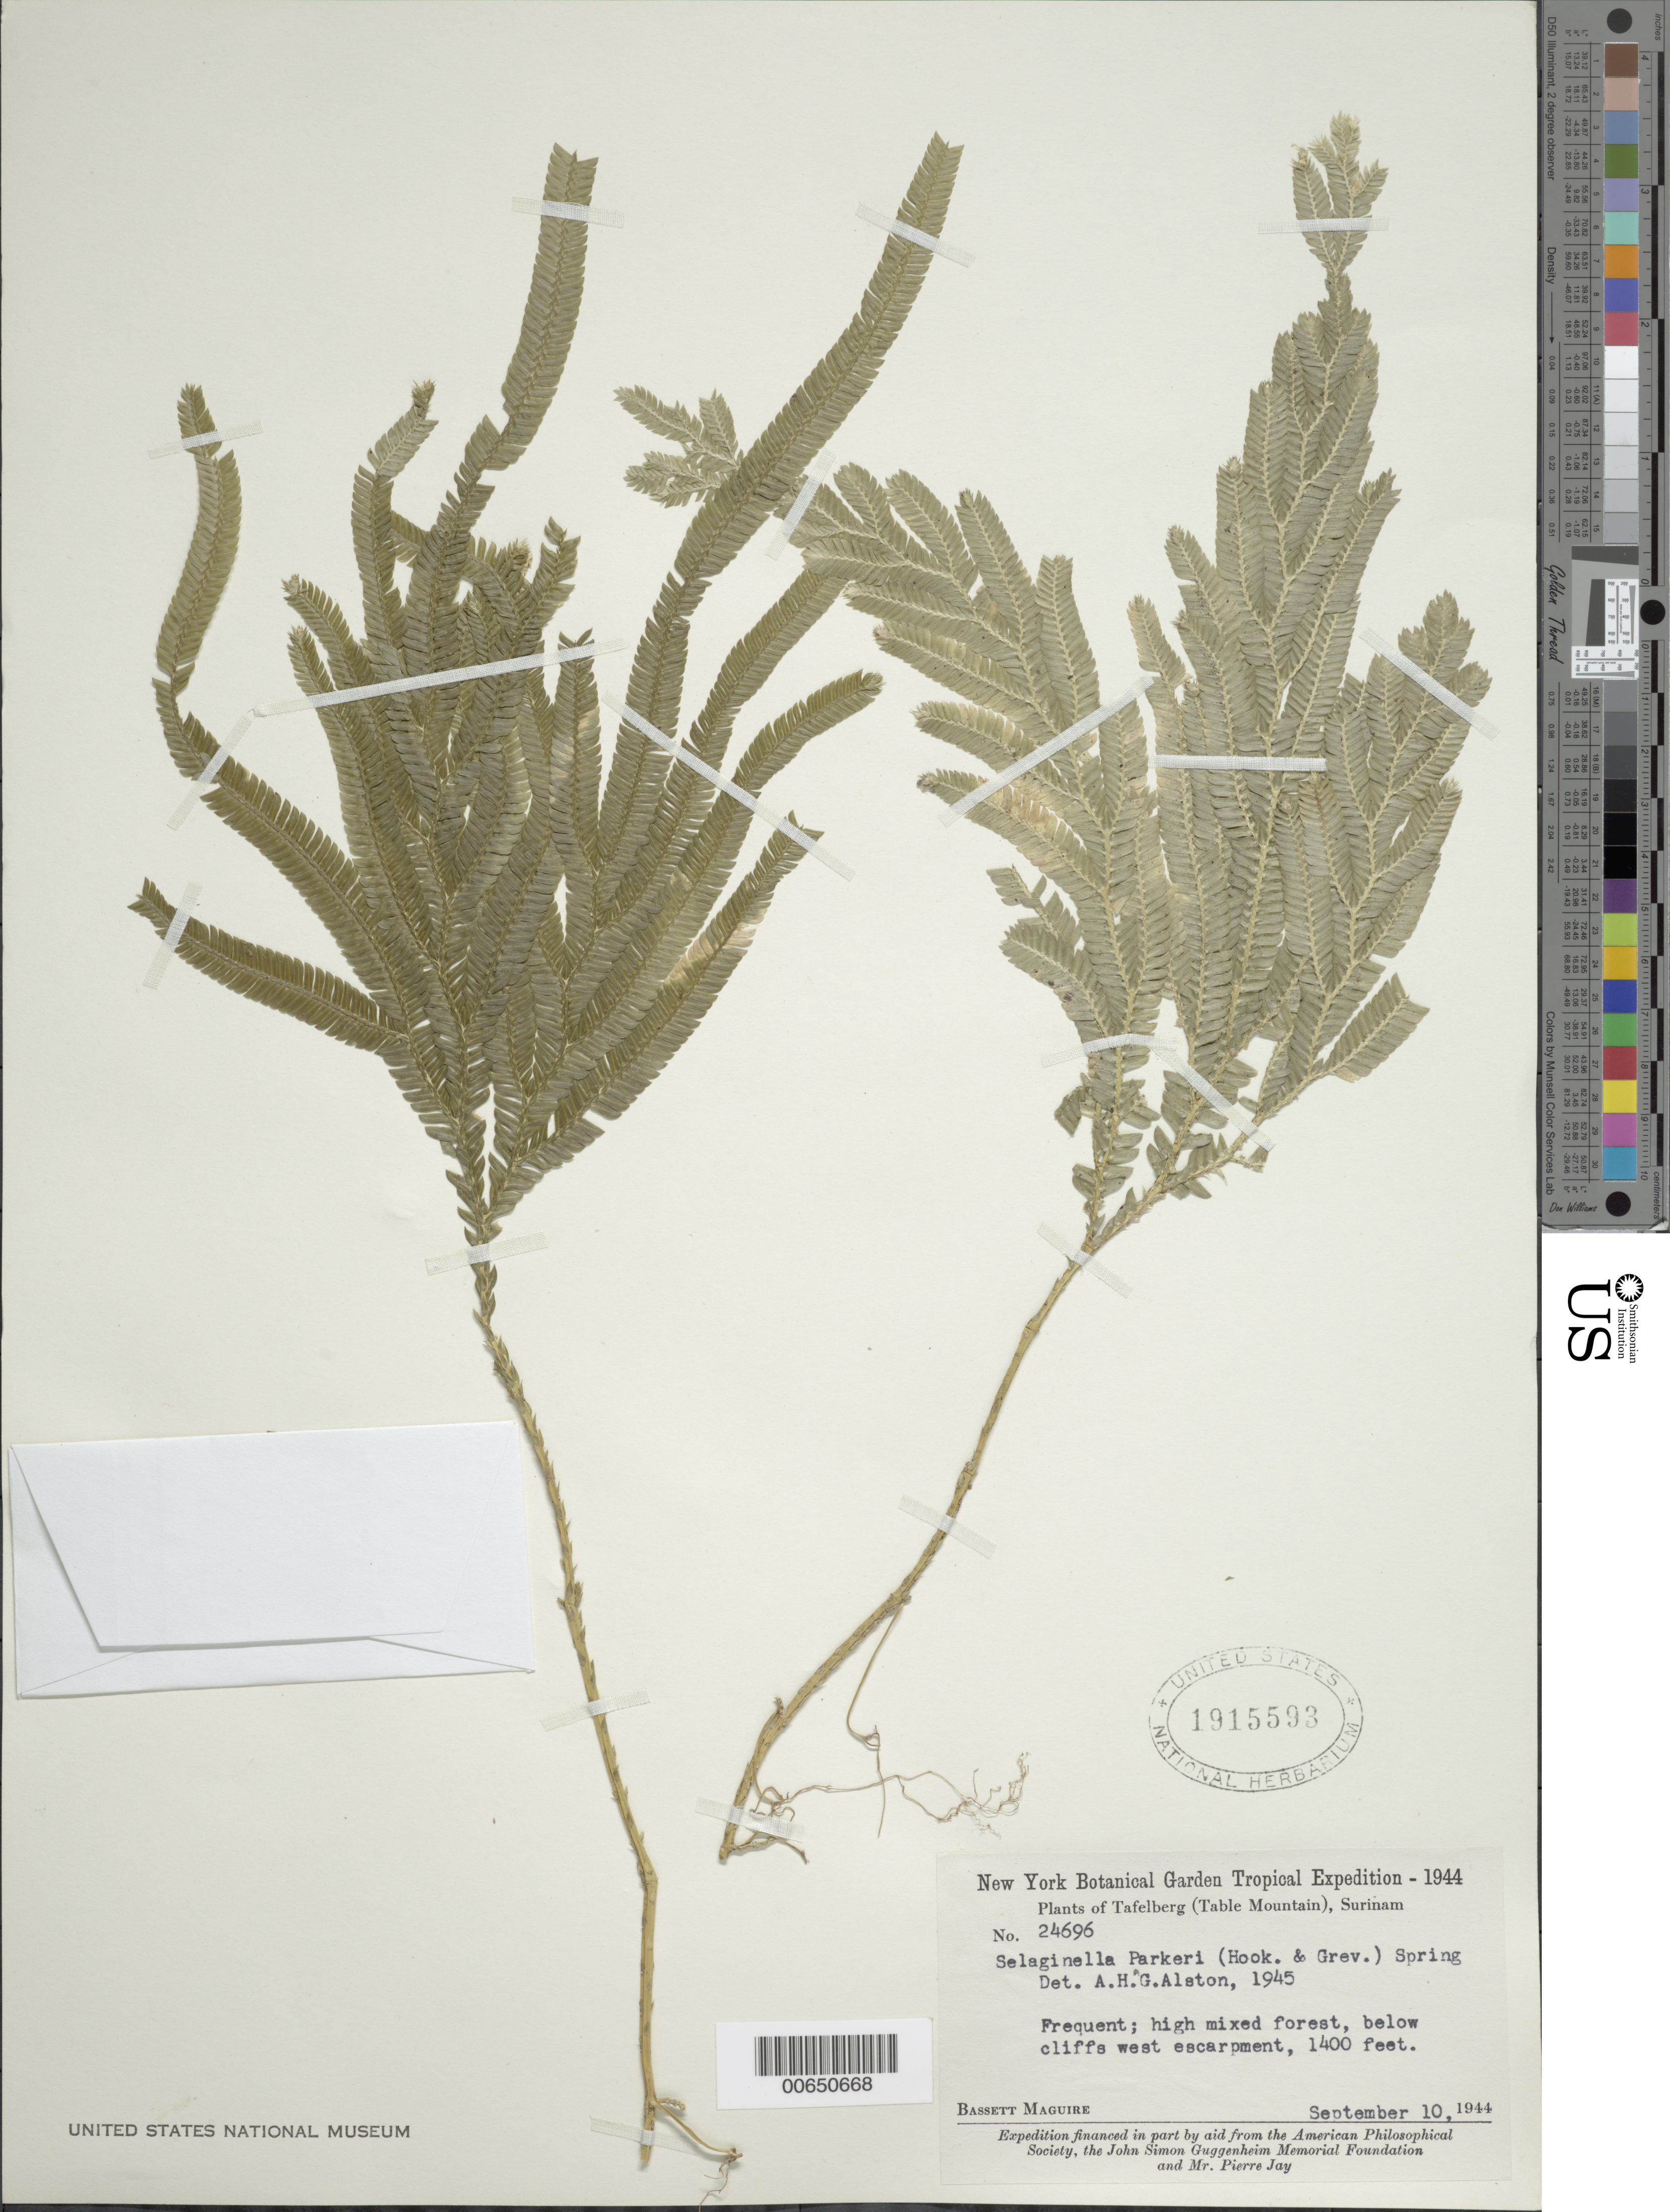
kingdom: Plantae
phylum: Tracheophyta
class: Lycopodiopsida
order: Selaginellales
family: Selaginellaceae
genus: Selaginella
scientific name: Selaginella parkeri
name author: (Hook. & Grev.) Spring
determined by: Alston, A. H. G.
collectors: B. Maguire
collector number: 24696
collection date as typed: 10-Sep-44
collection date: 1944-09-10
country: Suriname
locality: Tafelberg (Table Mountain), W escarpment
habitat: High mixed forest, below cliffs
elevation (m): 450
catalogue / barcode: US 1915593